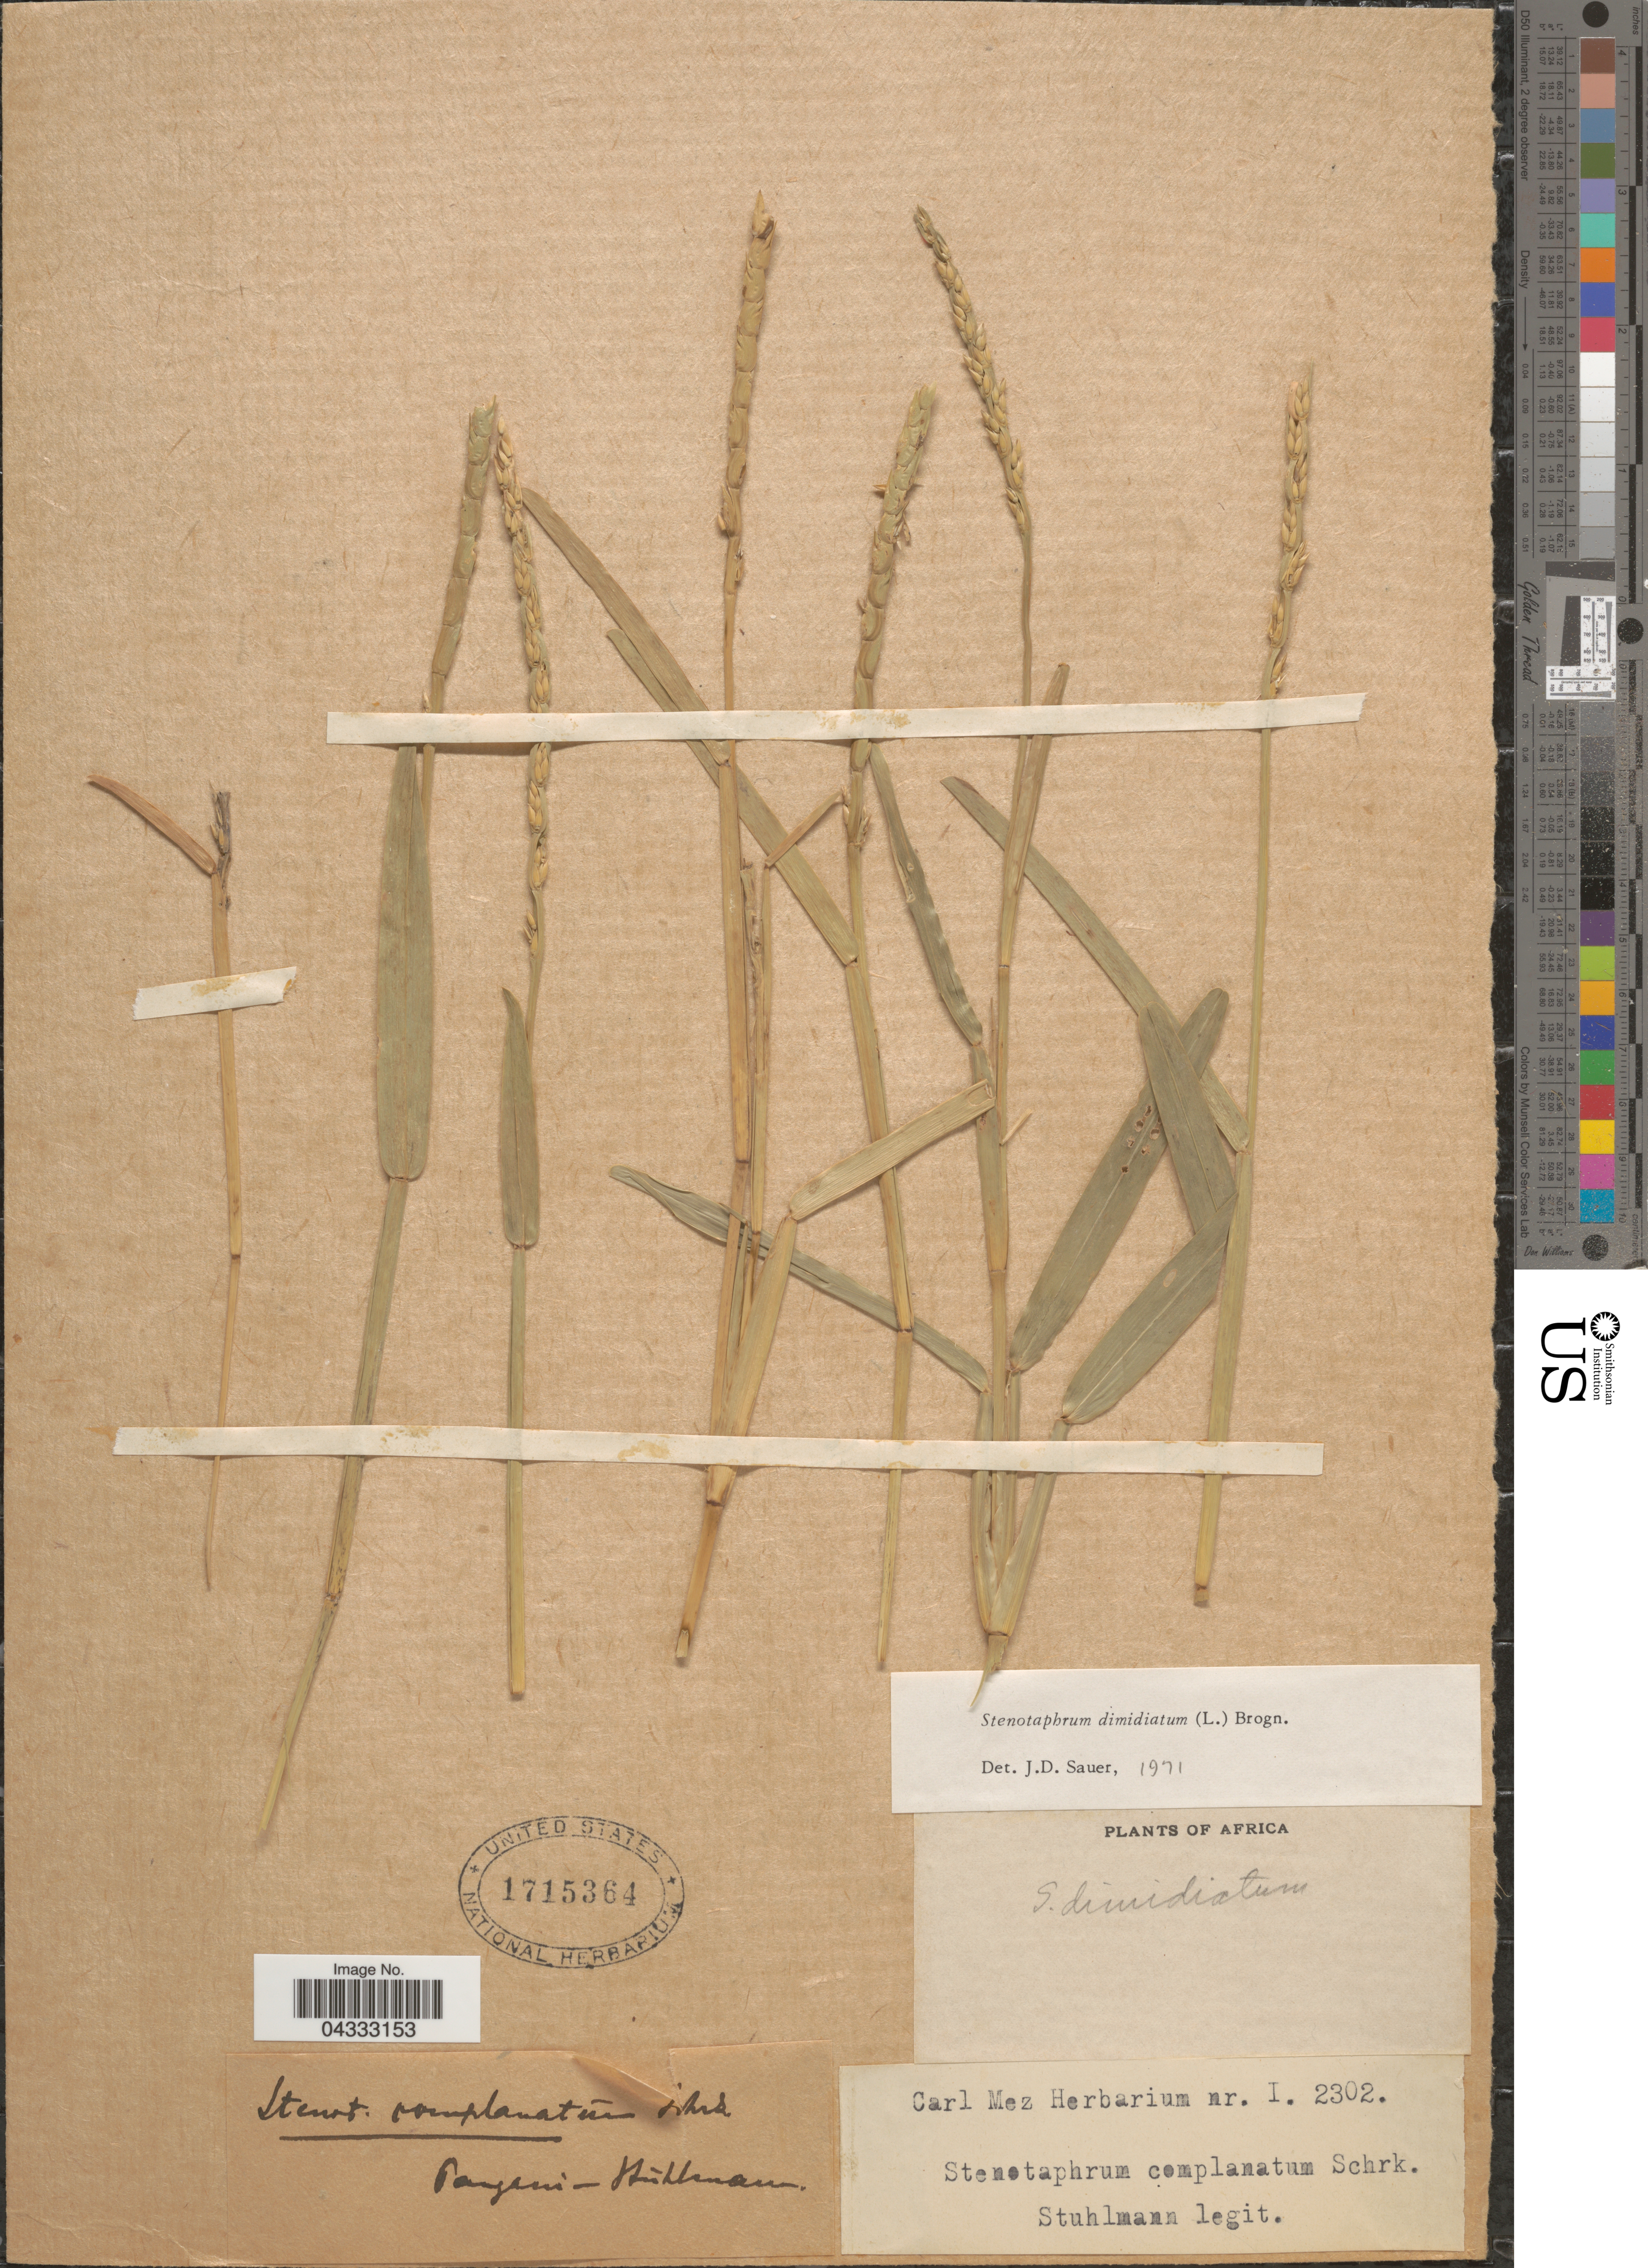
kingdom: Plantae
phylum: Tracheophyta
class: Liliopsida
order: Poales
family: Poaceae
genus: Stenotaphrum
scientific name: Stenotaphrum dimidiatum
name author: (L.) Brongn.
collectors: -. Stuhlmann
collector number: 2302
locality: Africa.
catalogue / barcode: US 1715364